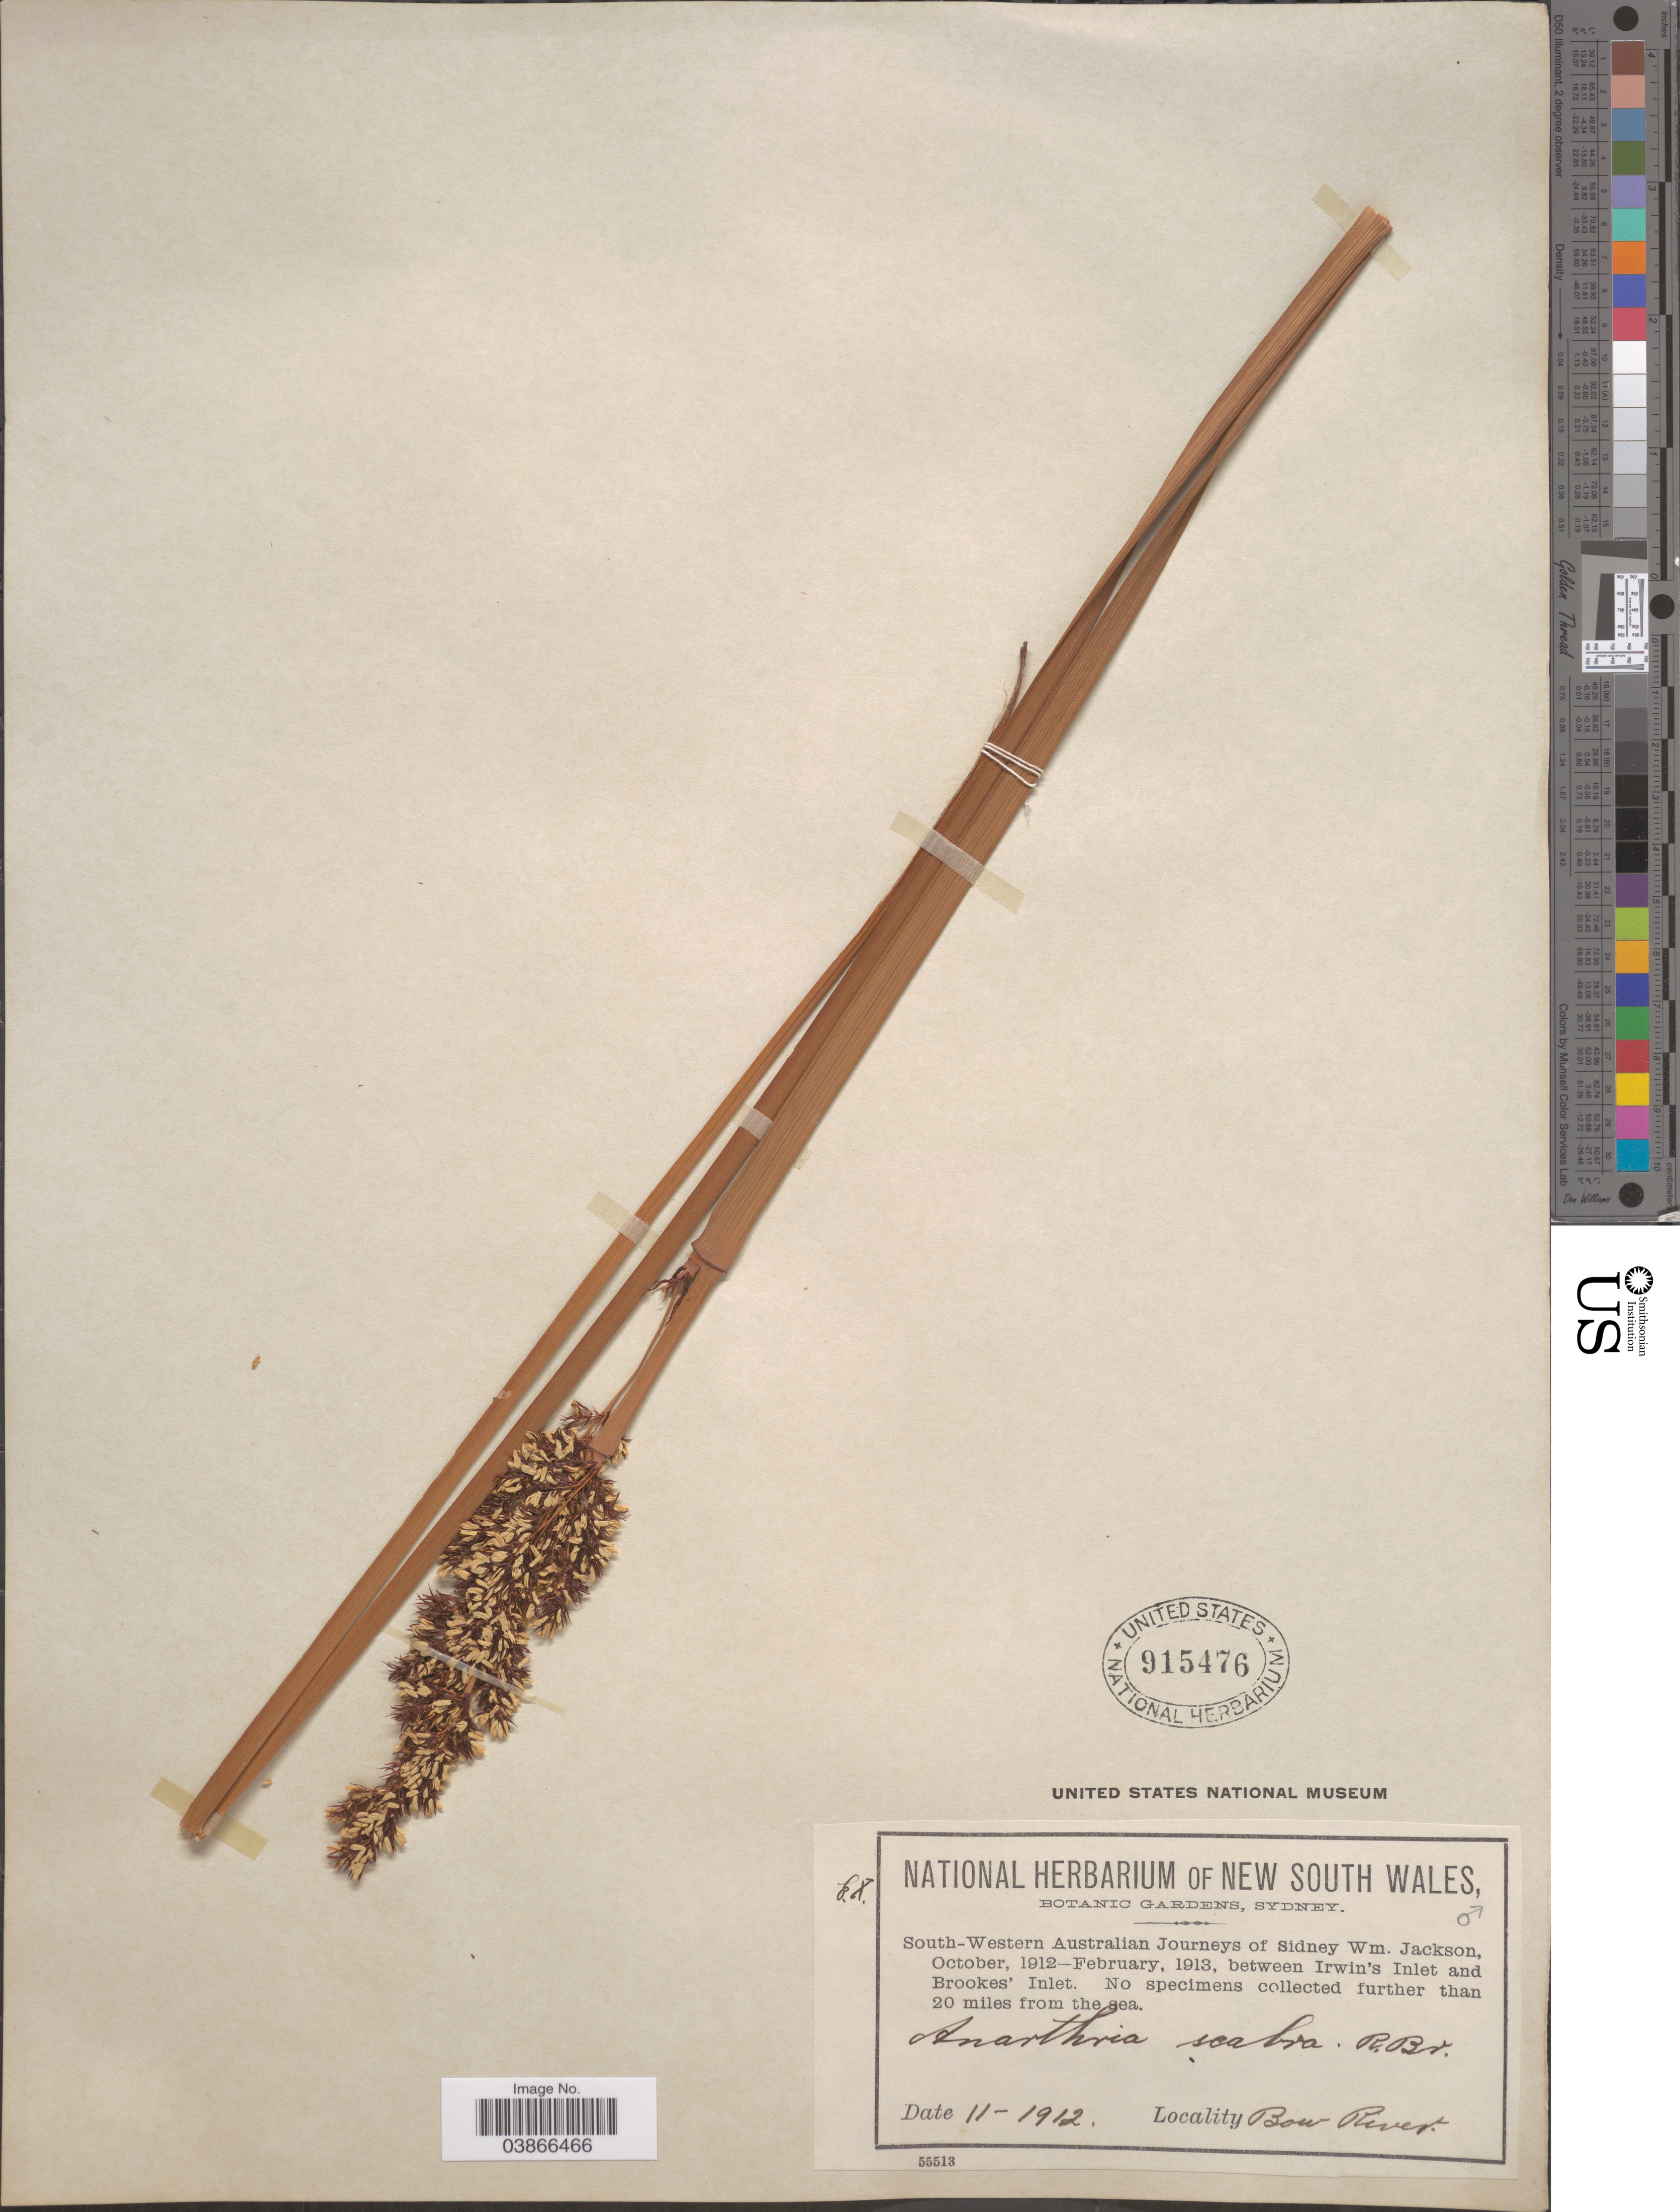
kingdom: Plantae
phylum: Tracheophyta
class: Liliopsida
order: Poales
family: Restionaceae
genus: Anarthria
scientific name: Anarthria scabra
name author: R. Br.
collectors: Jackson, S. W.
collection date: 1912-11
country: Australia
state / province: Western Australia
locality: South-Western Australian. Between Irwin's Inlet and Brookes' Inlet. Bow River.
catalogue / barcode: US 915476